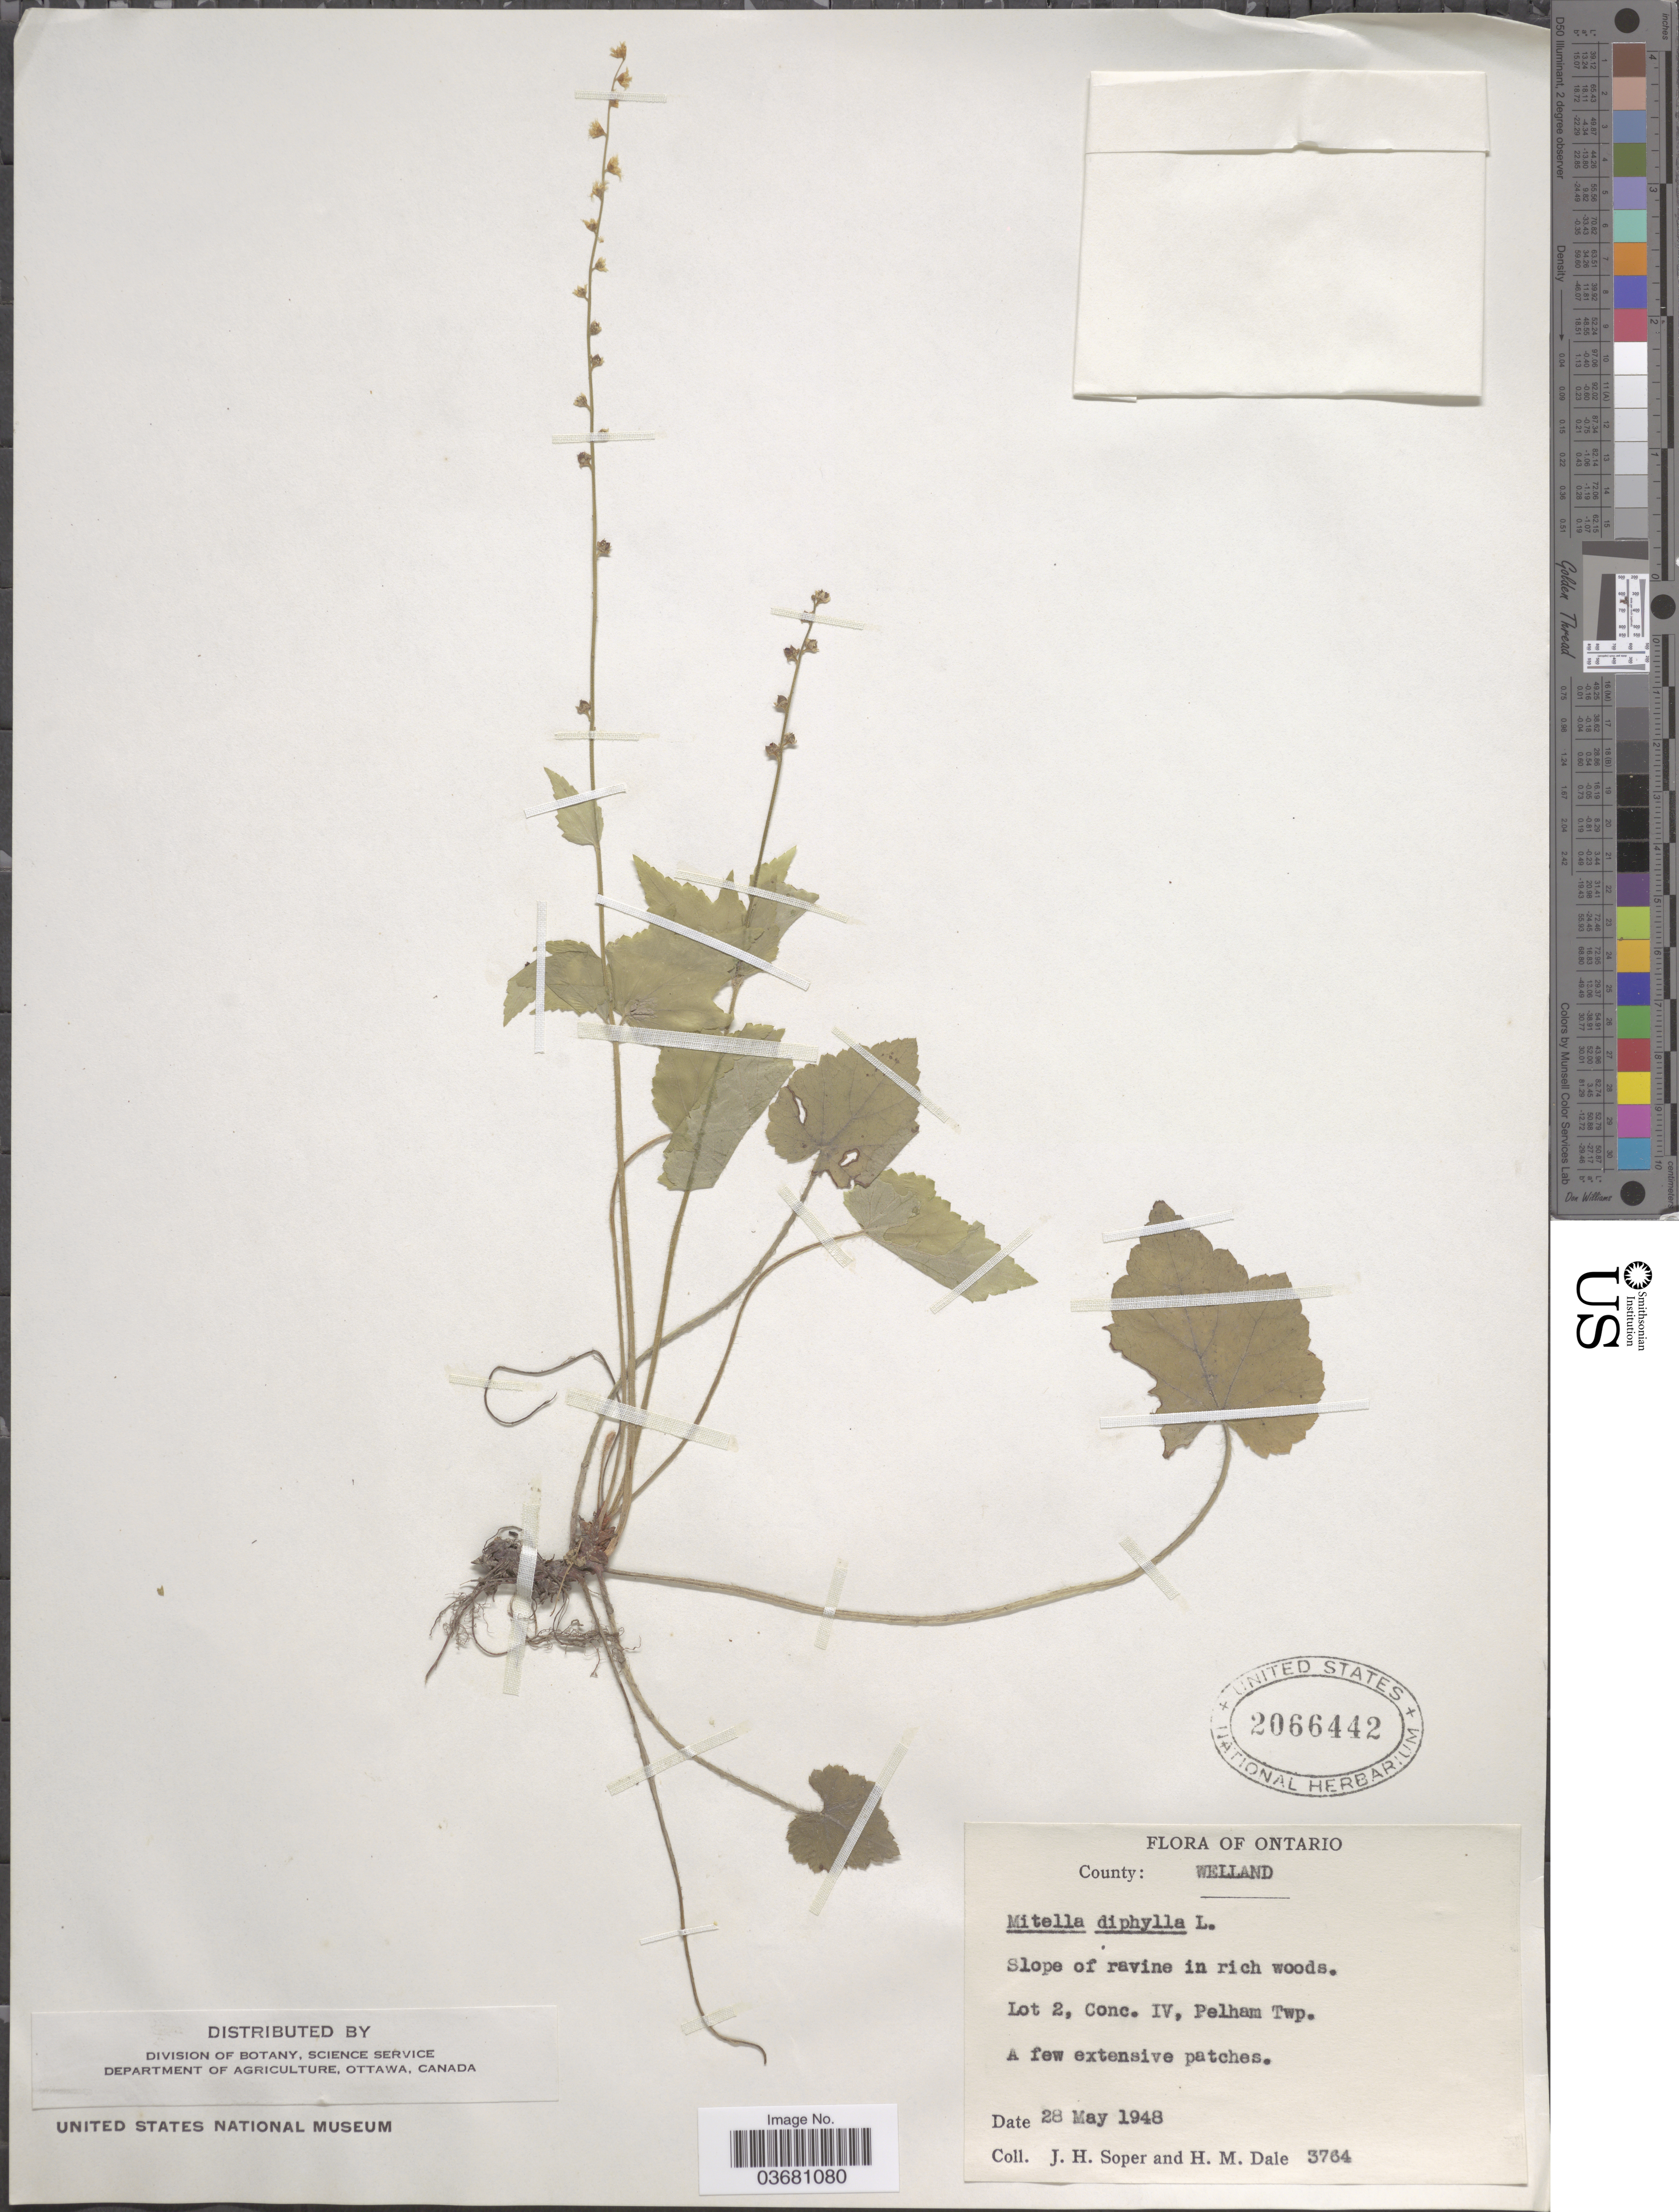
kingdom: Plantae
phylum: Tracheophyta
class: Magnoliopsida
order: Saxifragales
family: Saxifragaceae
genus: Mitella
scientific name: Mitella diphylla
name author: L.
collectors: J. H. Soper & H. M. Dale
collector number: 3764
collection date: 1948-05-28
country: Canada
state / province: Ontario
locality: County: Welland. Slope of ravine in rich woods. Lot 2, Conc. IV, Pelham Twp.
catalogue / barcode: US 2066442